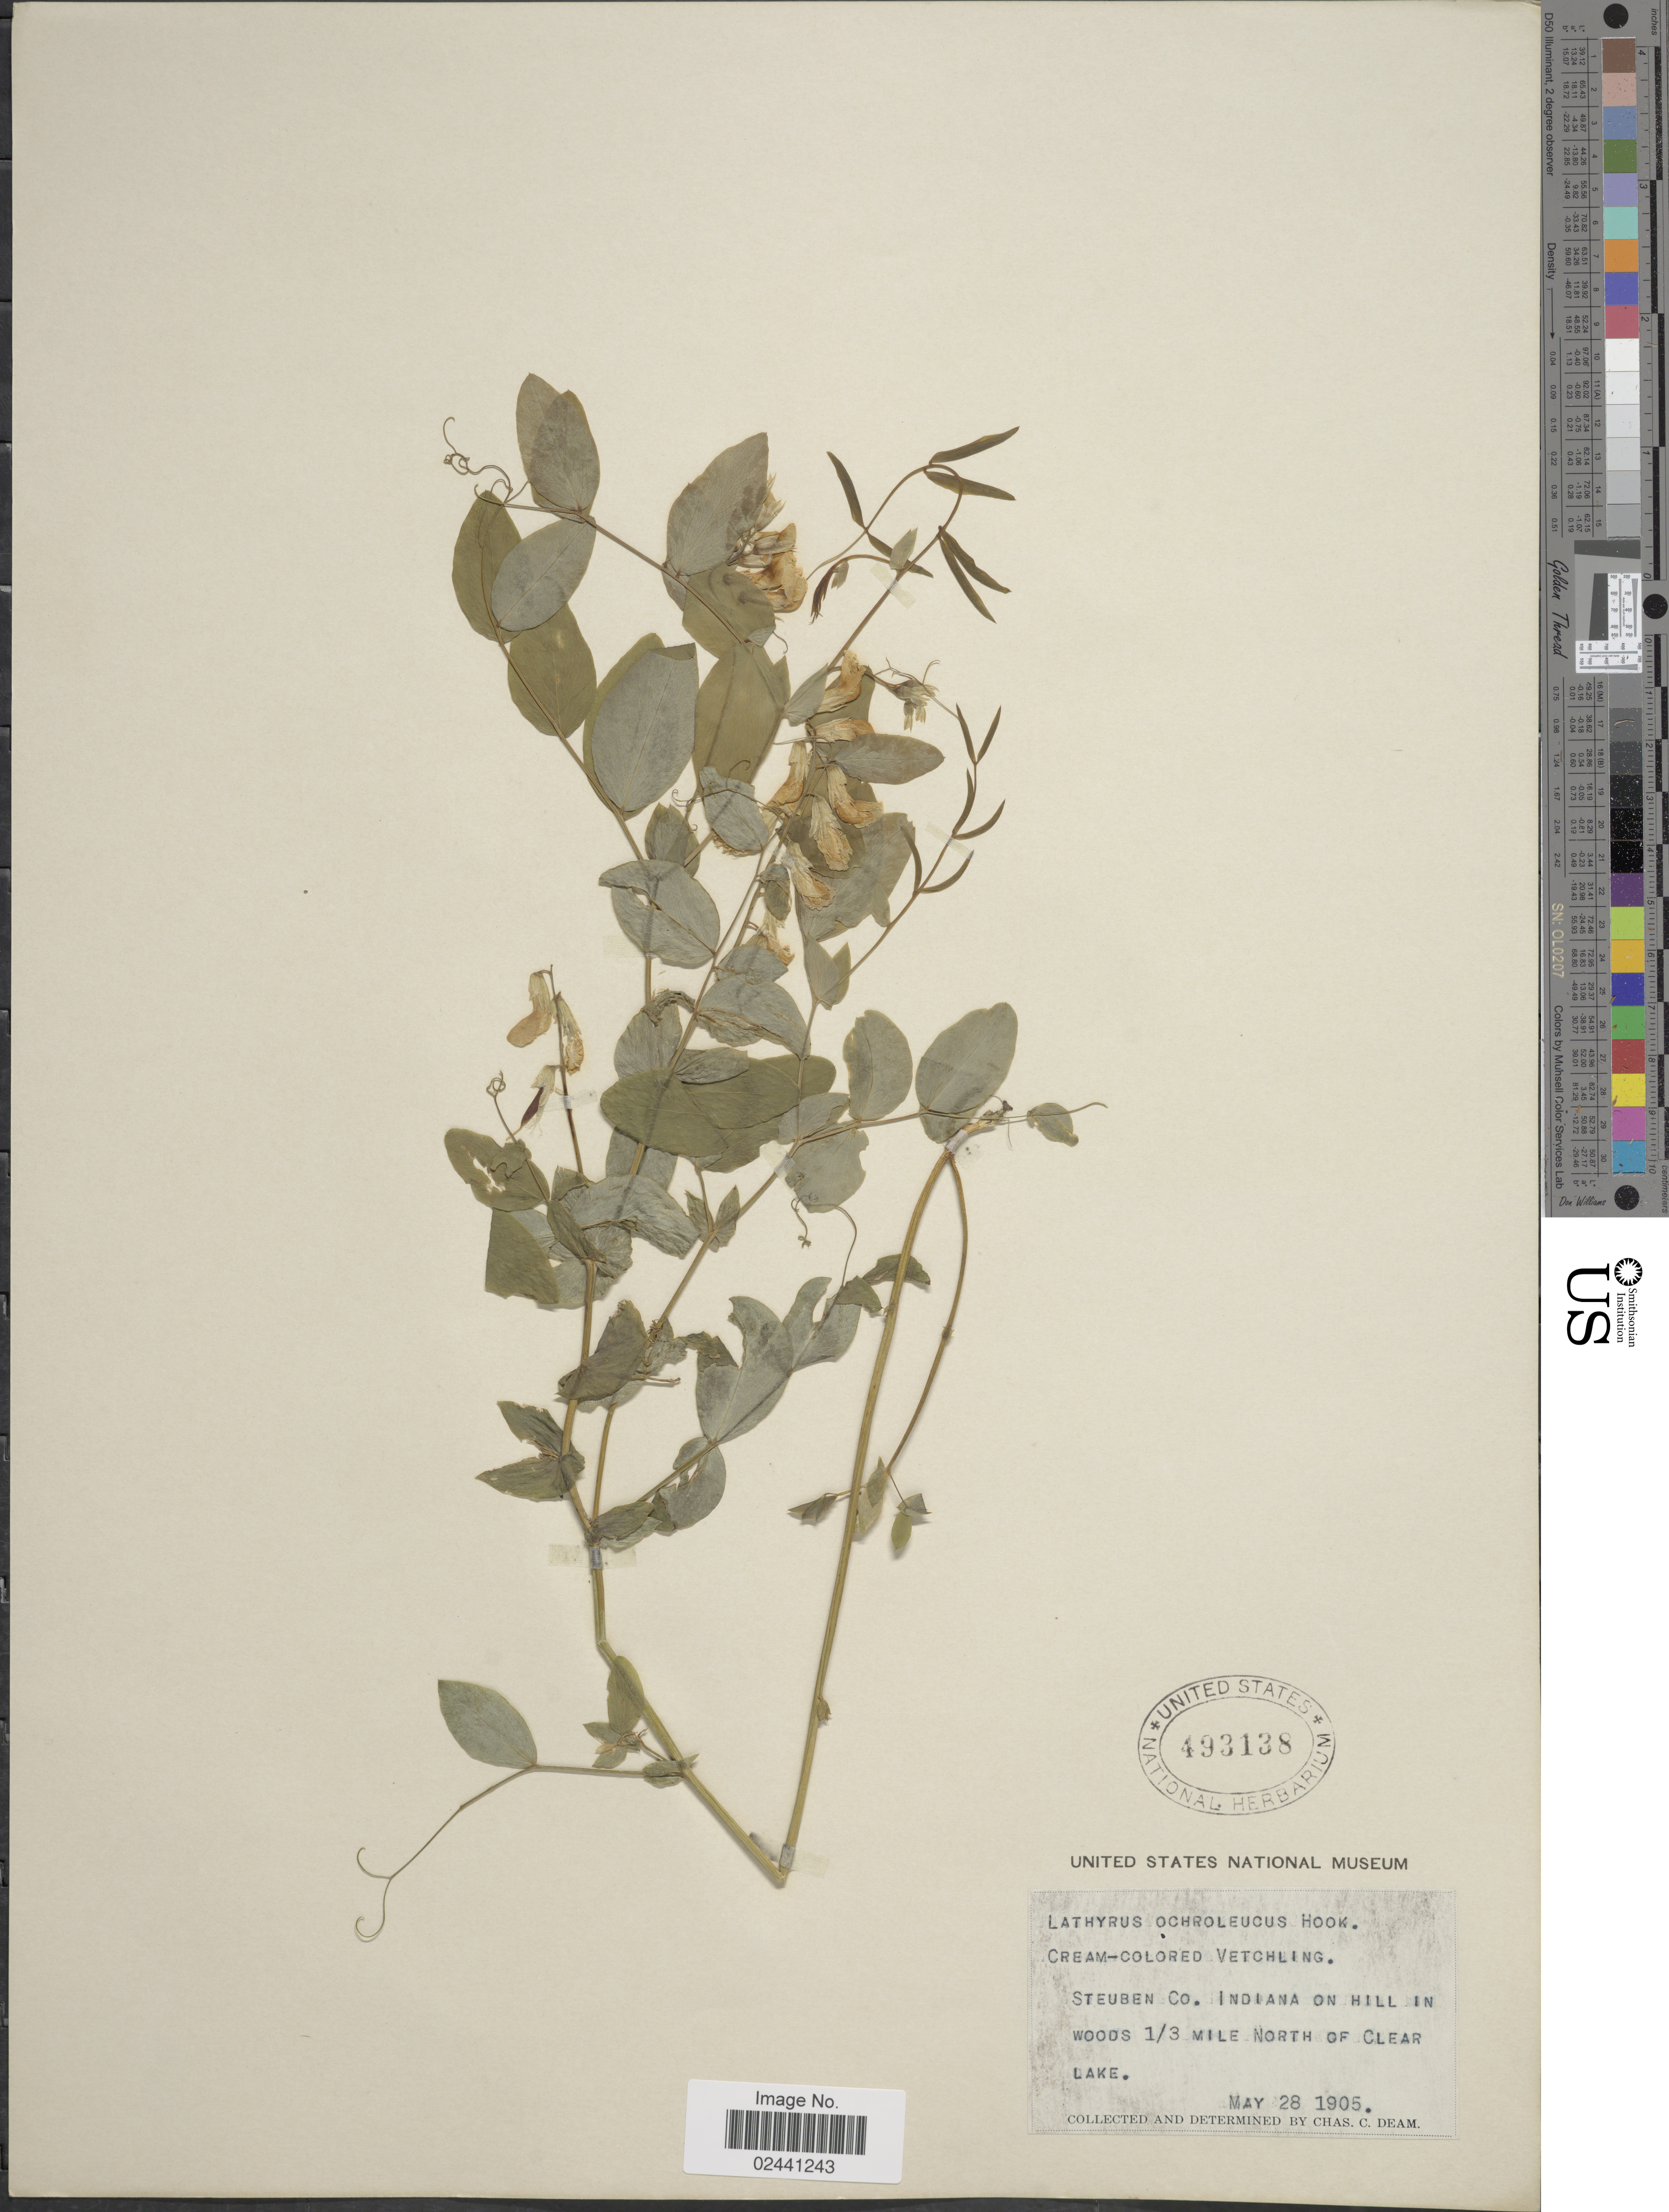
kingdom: Plantae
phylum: Tracheophyta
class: Magnoliopsida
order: Fabales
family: Fabaceae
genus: Lathyrus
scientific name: Lathyrus ochroleucus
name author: Hook.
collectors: C. C. Deam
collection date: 1905-05-28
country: United States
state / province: Indiana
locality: Steuben Co. Indiana on hill in woods 1/3 mile North of Clear Lake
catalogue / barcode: US 493138